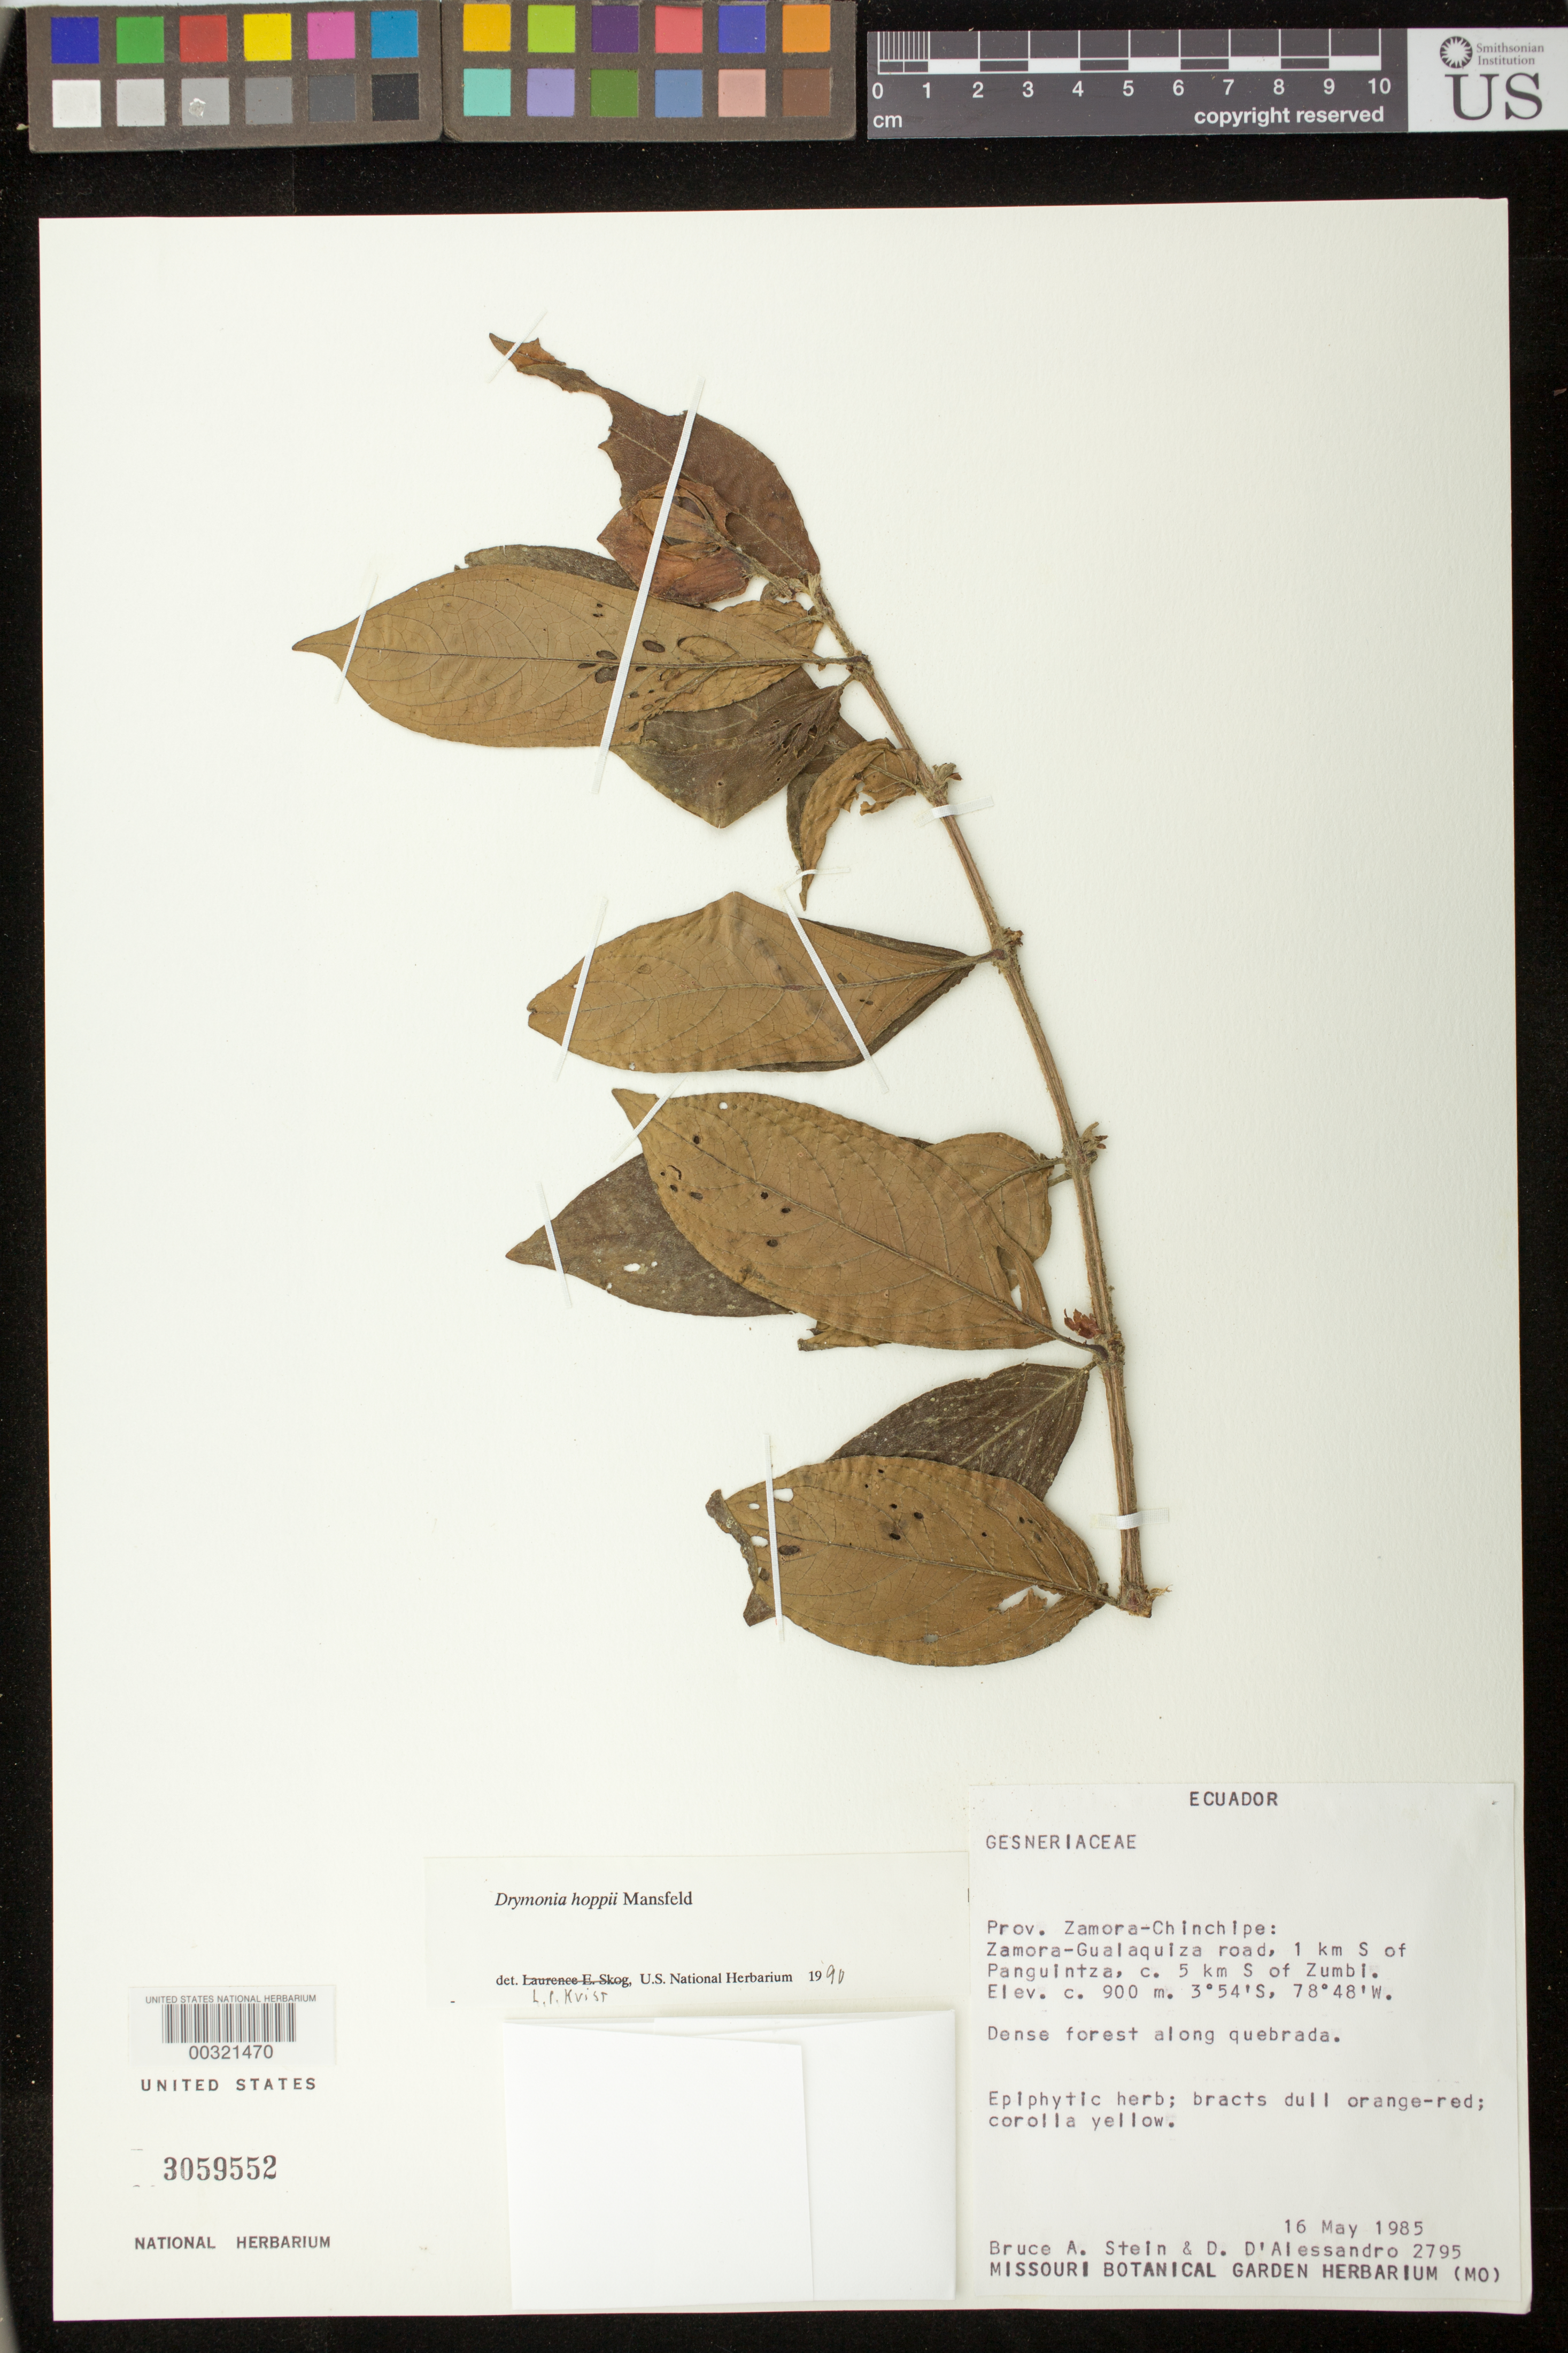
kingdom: Plantae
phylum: Tracheophyta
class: Magnoliopsida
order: Lamiales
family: Gesneriaceae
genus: Drymonia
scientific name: Drymonia hoppii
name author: (Mansf.) Wiehler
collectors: B. A. Stein & D. D'alessandro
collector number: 2795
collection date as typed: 16 May 1985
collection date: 1985-05-16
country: Ecuador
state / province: Zamora-Chinchipe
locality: Zamora - Gualaquiza road, 1 km S of Panguintza, C 5 km S of Zumbi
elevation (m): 900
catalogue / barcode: US 3059552